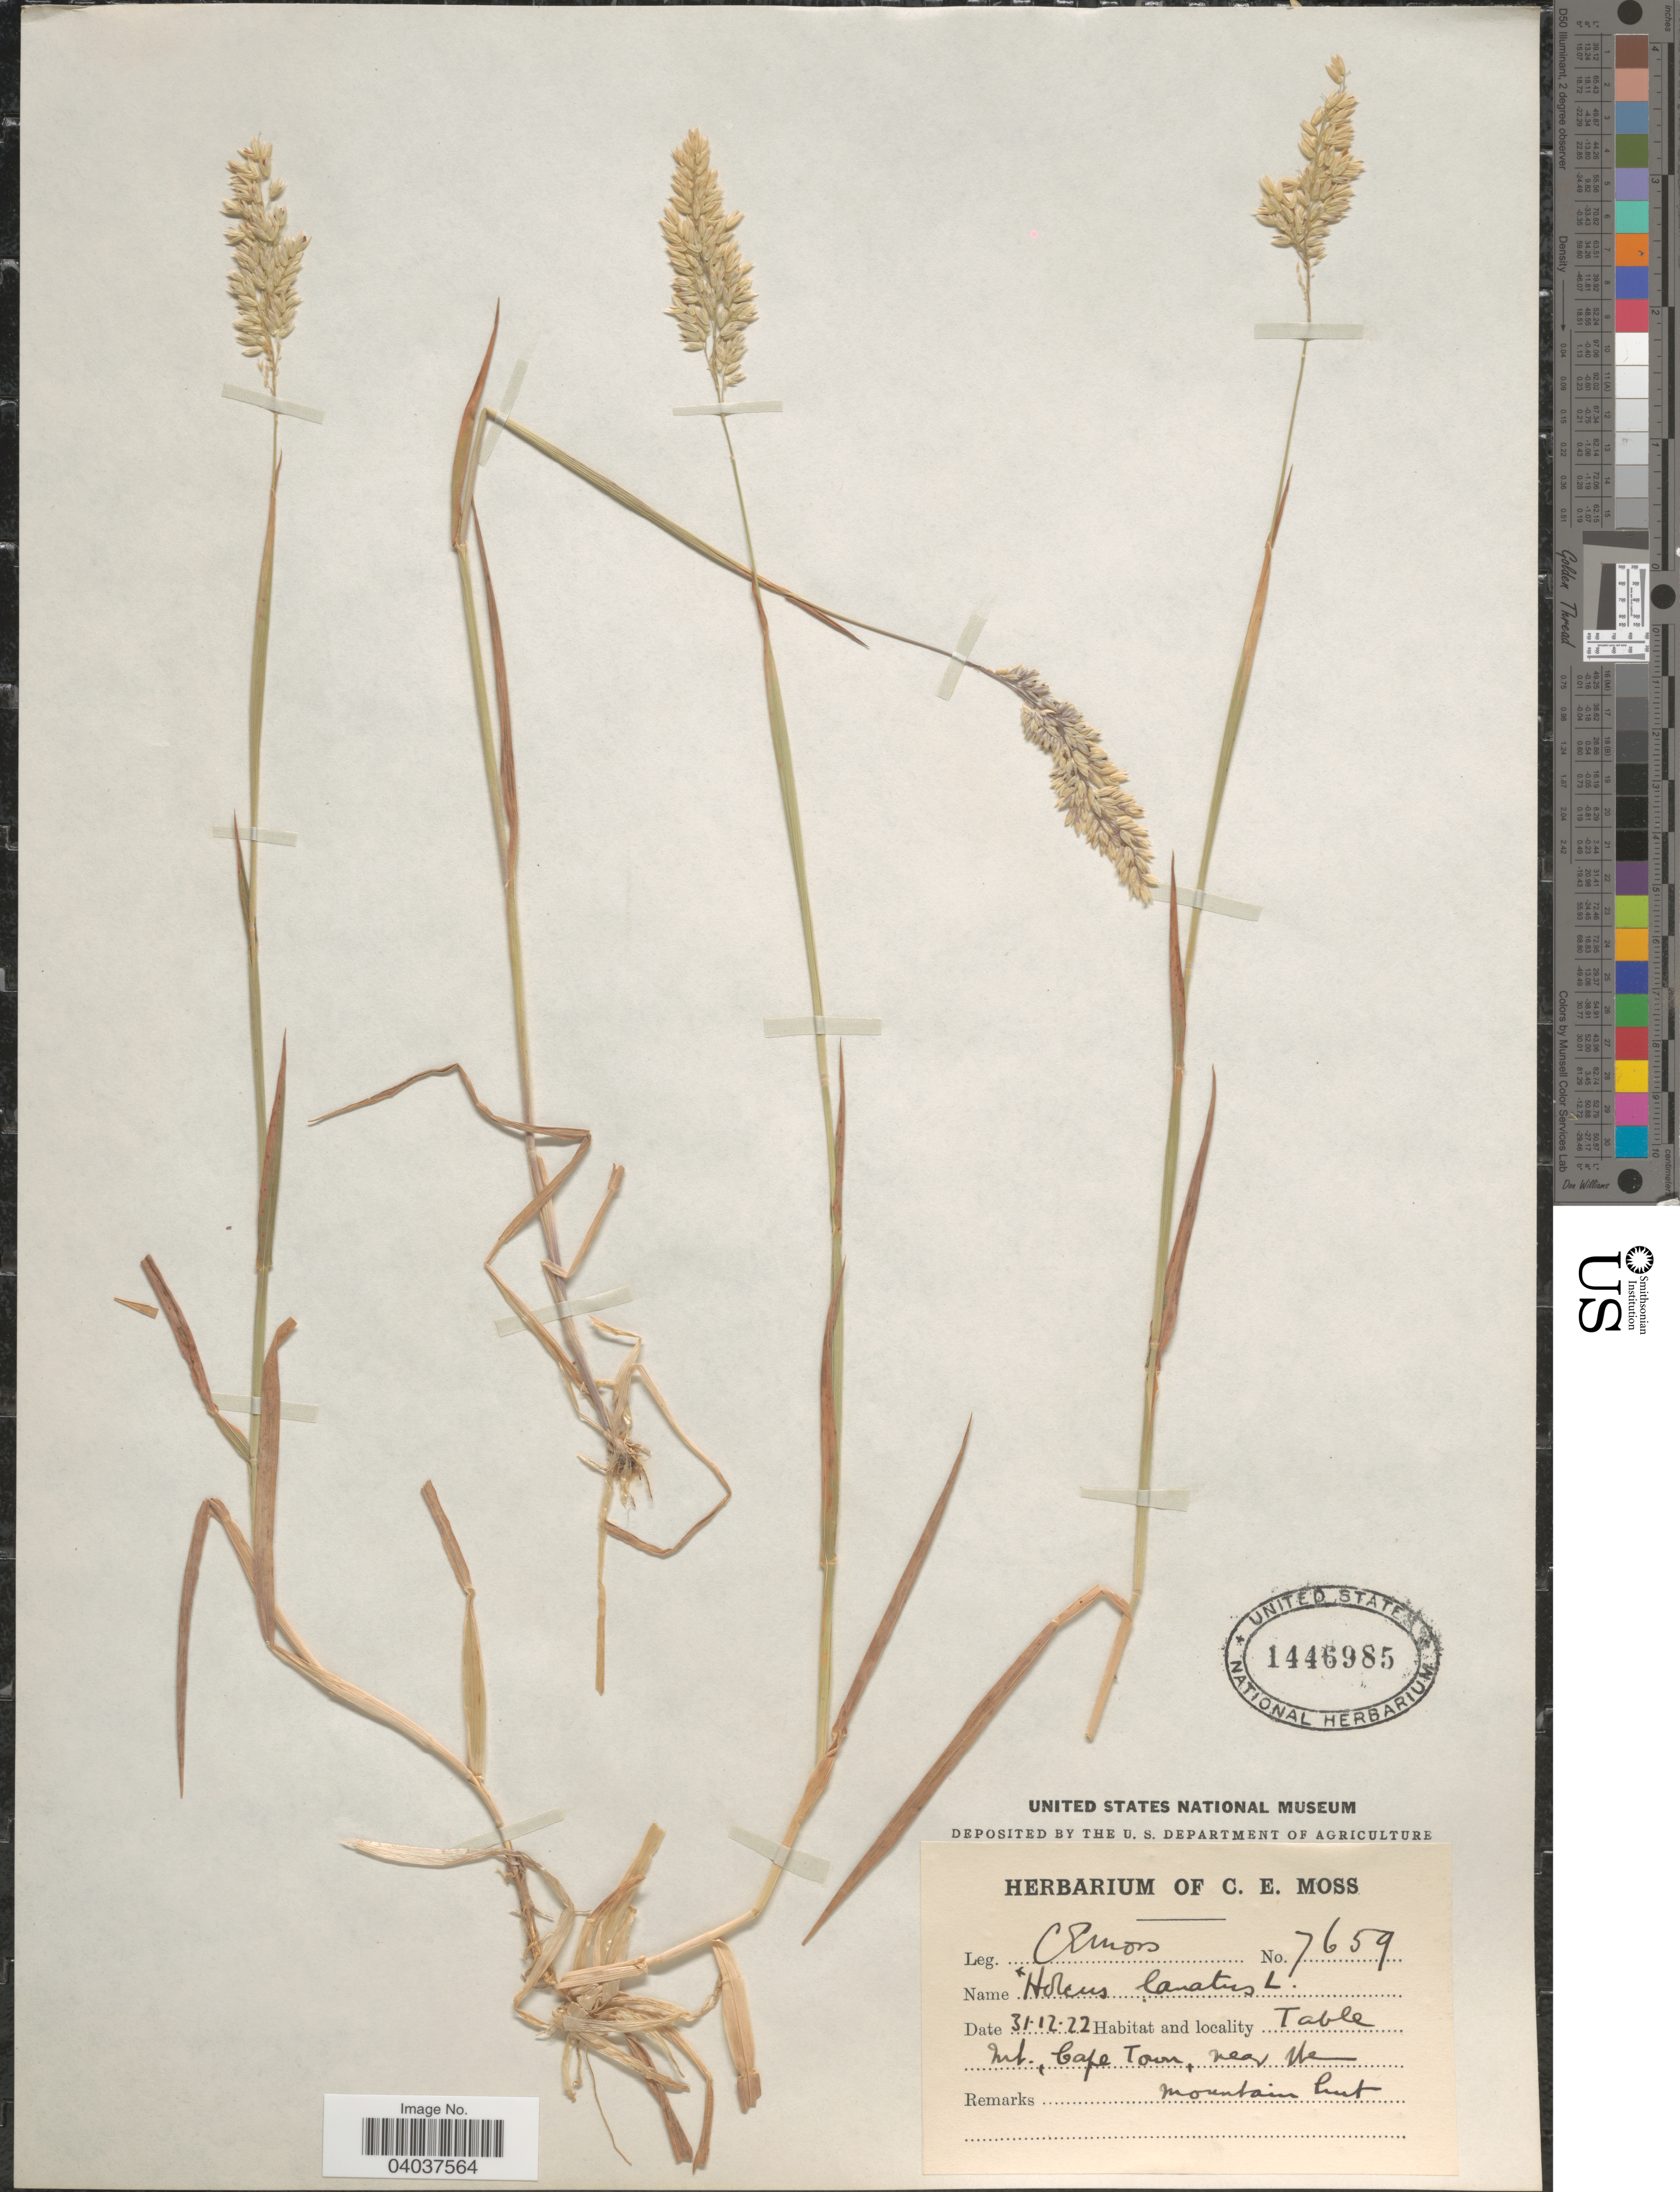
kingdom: Plantae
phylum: Tracheophyta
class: Liliopsida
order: Poales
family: Poaceae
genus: Holcus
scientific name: Holcus lanatus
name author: L.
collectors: C. E. Moss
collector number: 7659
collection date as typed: Transcribed d/m/y: 31/12/22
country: South Africa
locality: Table Mt., Cape Town, near the mountain hut.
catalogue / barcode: US 1446985